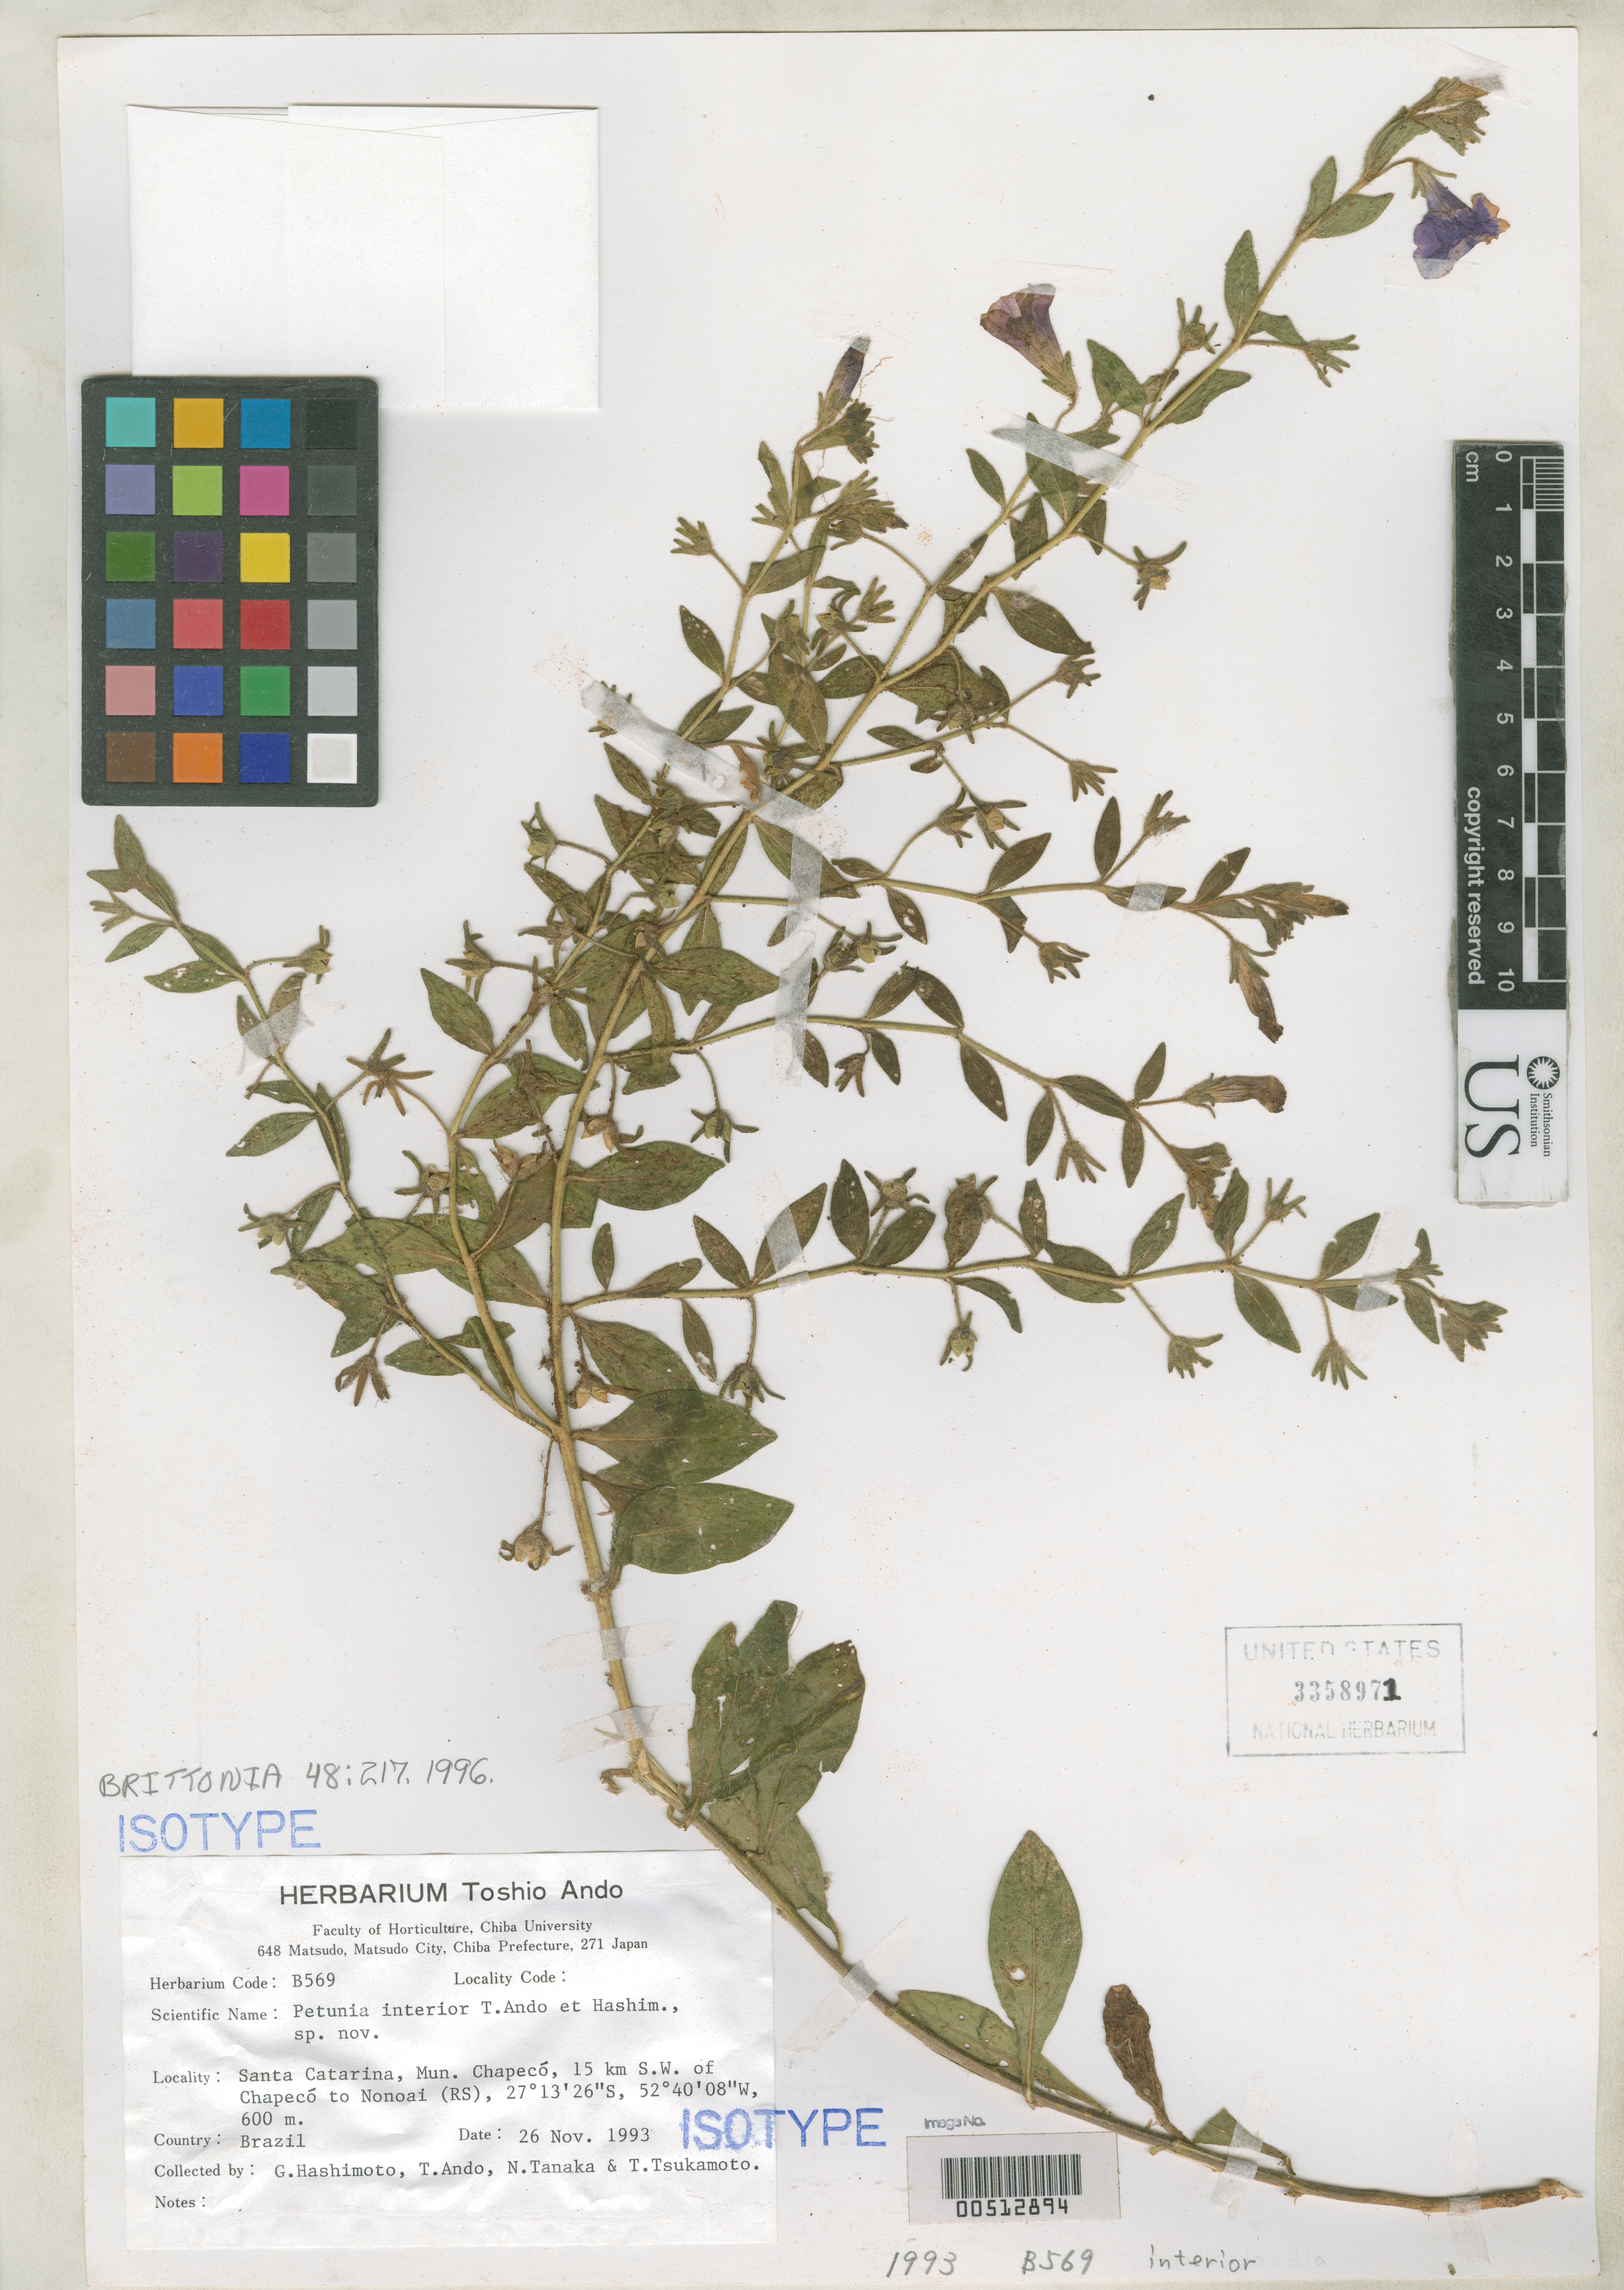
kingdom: Plantae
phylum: Tracheophyta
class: Magnoliopsida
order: Solanales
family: Solanaceae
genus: Petunia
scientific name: Petunia interior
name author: T. Ando & Hashimoto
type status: Isotype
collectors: G. Hashimoto, T. Ando, N. Tanaka & T. Tsukamoto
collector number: B 569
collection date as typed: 26 Nov 1993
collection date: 1993-11-26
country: Brazil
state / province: Santa Catarina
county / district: Chapecó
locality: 15 km SW of Chapeco to Nonoai (rs).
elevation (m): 600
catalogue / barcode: US 3358971